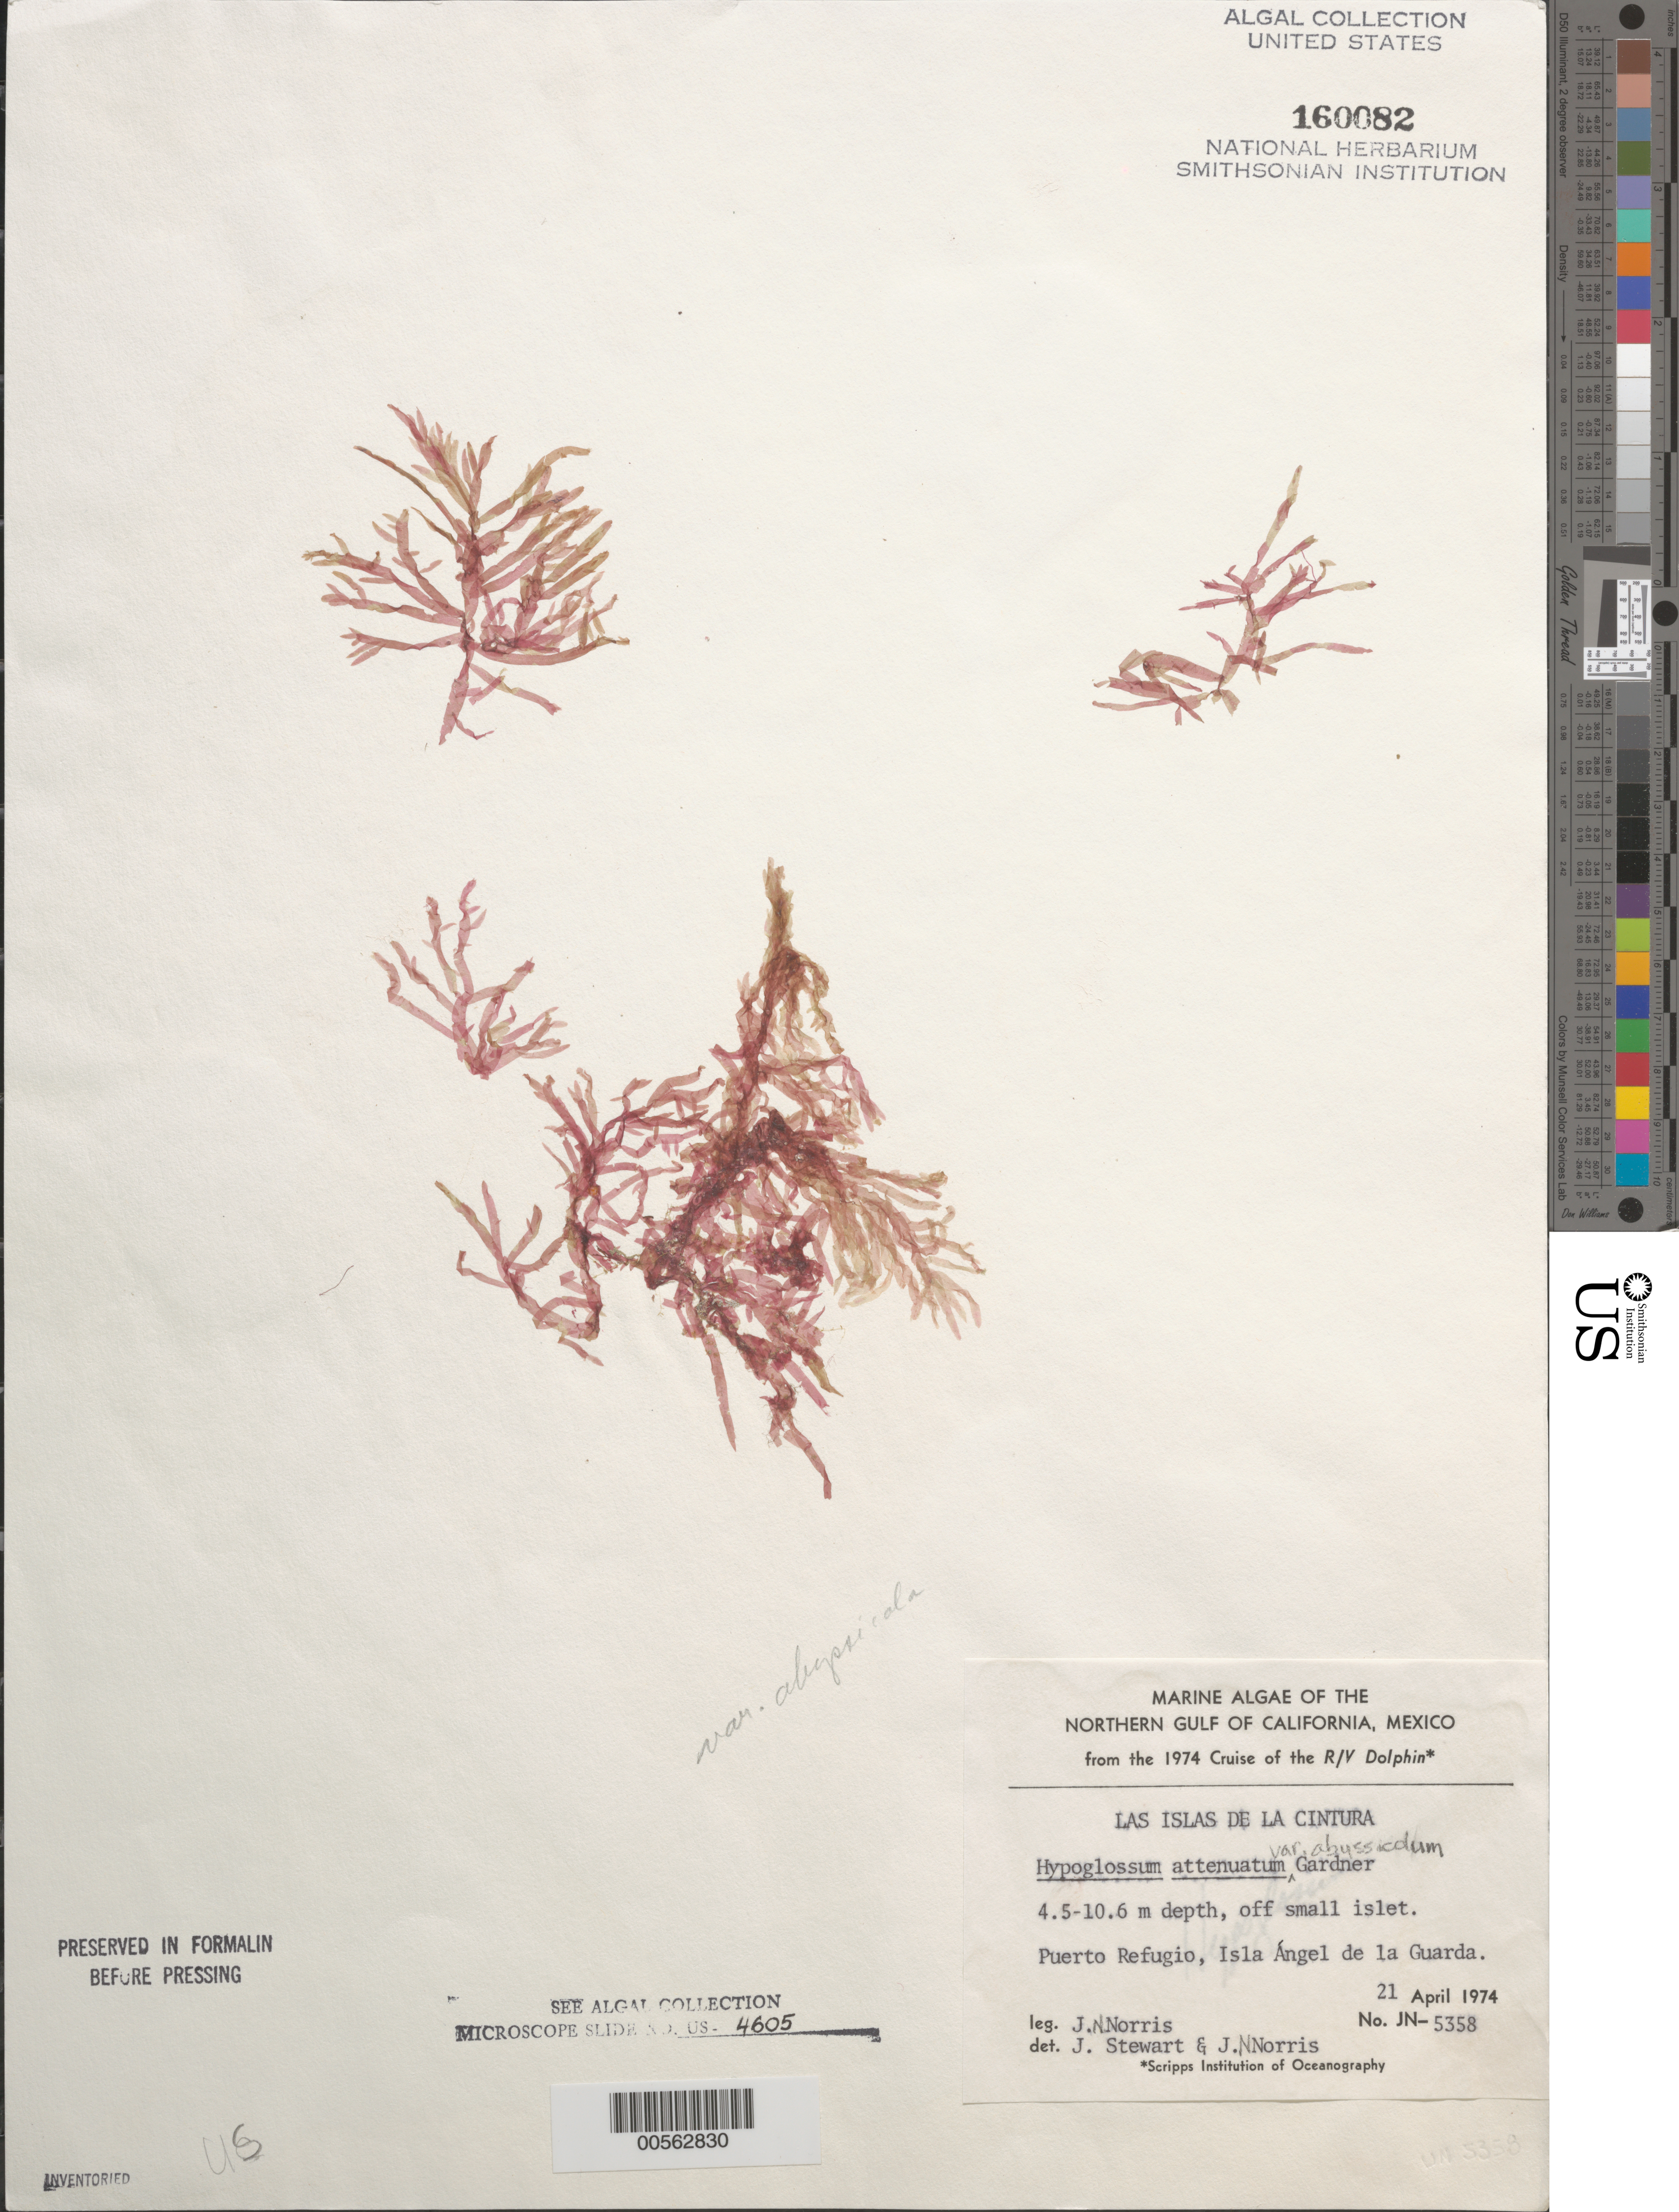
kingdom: Plantae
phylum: Rhodophyta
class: Florideophyceae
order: Ceramiales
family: Delesseriaceae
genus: Hypoglossum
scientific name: Hypoglossum attenuatum var. abyssicolum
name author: (W.R. Taylor) E.Y. Dawson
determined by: Stewart, J.; Norris, J. N.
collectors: J. N. Norris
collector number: JN-5358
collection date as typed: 21 Apr 1974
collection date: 1974-04-21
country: Mexico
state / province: Baja California Norte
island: Isla Angel de la Guarda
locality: Puerto Refugio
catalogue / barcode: US 160082